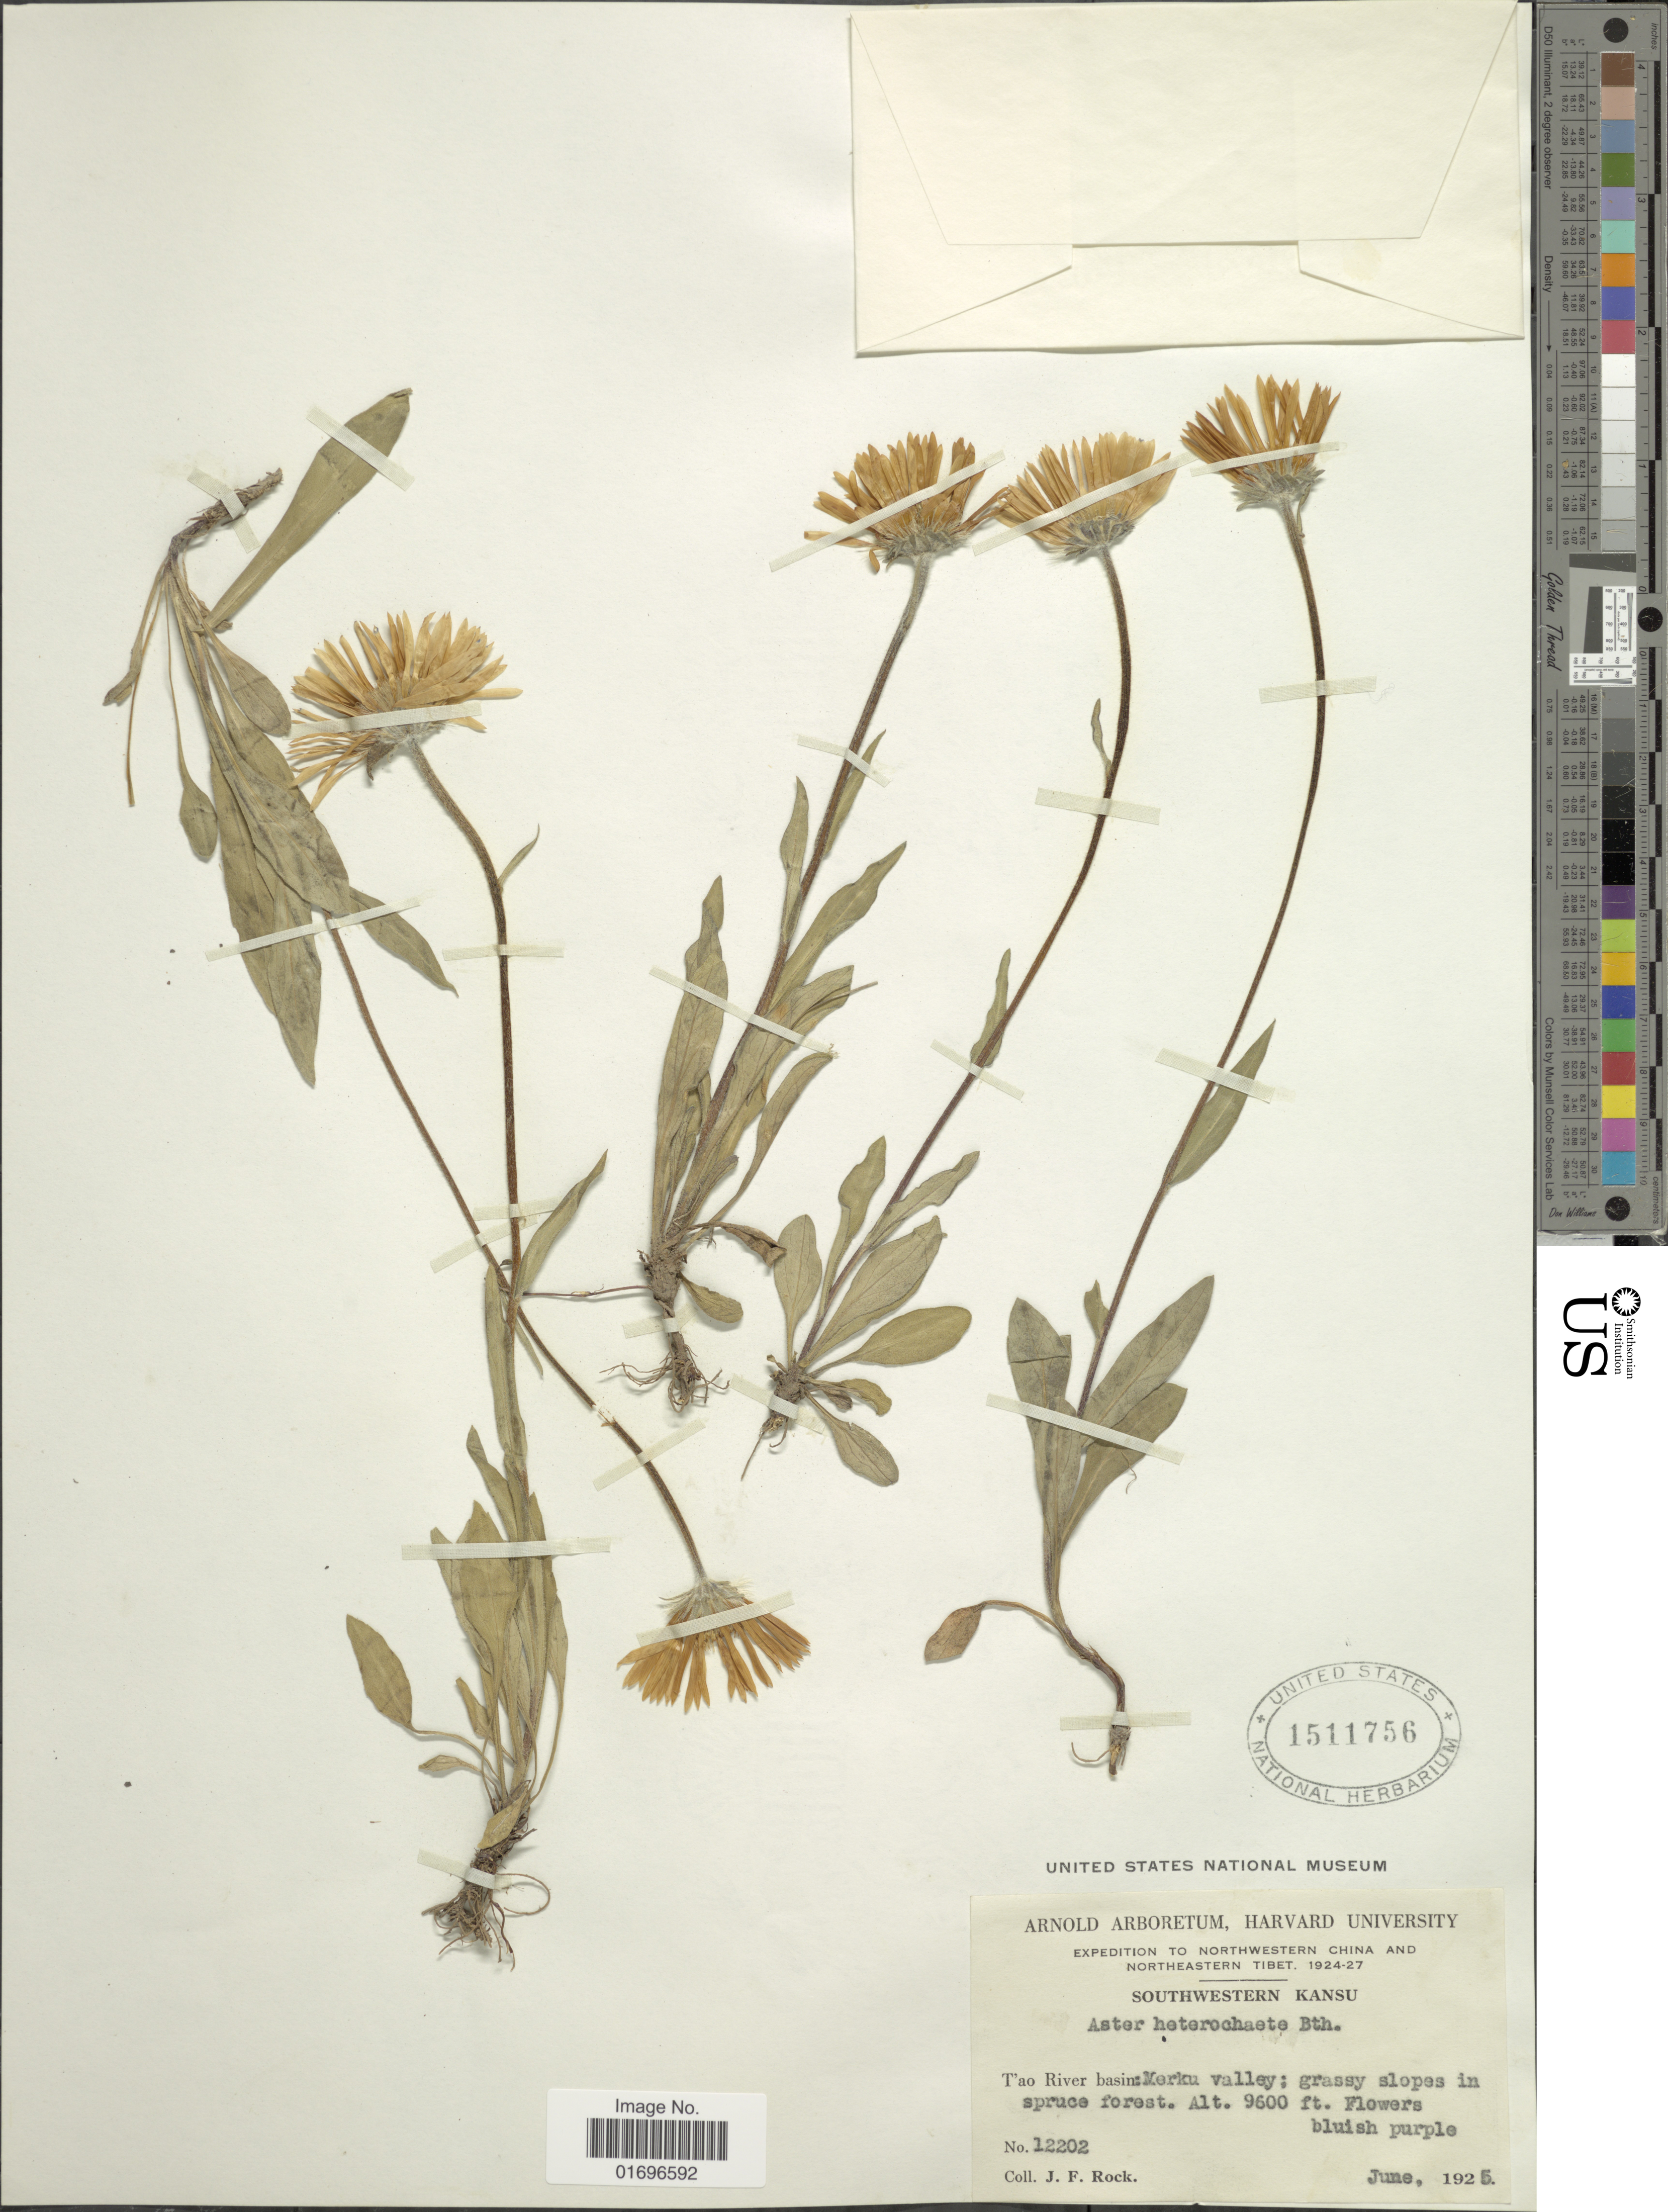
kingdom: Plantae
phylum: Tracheophyta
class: Magnoliopsida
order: Asterales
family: Asteraceae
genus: Aster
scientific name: Aster heterochaeta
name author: Benth. ex C.B. Clarke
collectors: J. Rock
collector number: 12202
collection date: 1925-06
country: China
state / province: Gansu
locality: Northwestern China and Northeastern Tibet. T'ao River basin: Merku valley; grassy slopes in spruce forest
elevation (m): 2926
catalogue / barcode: US 1511756